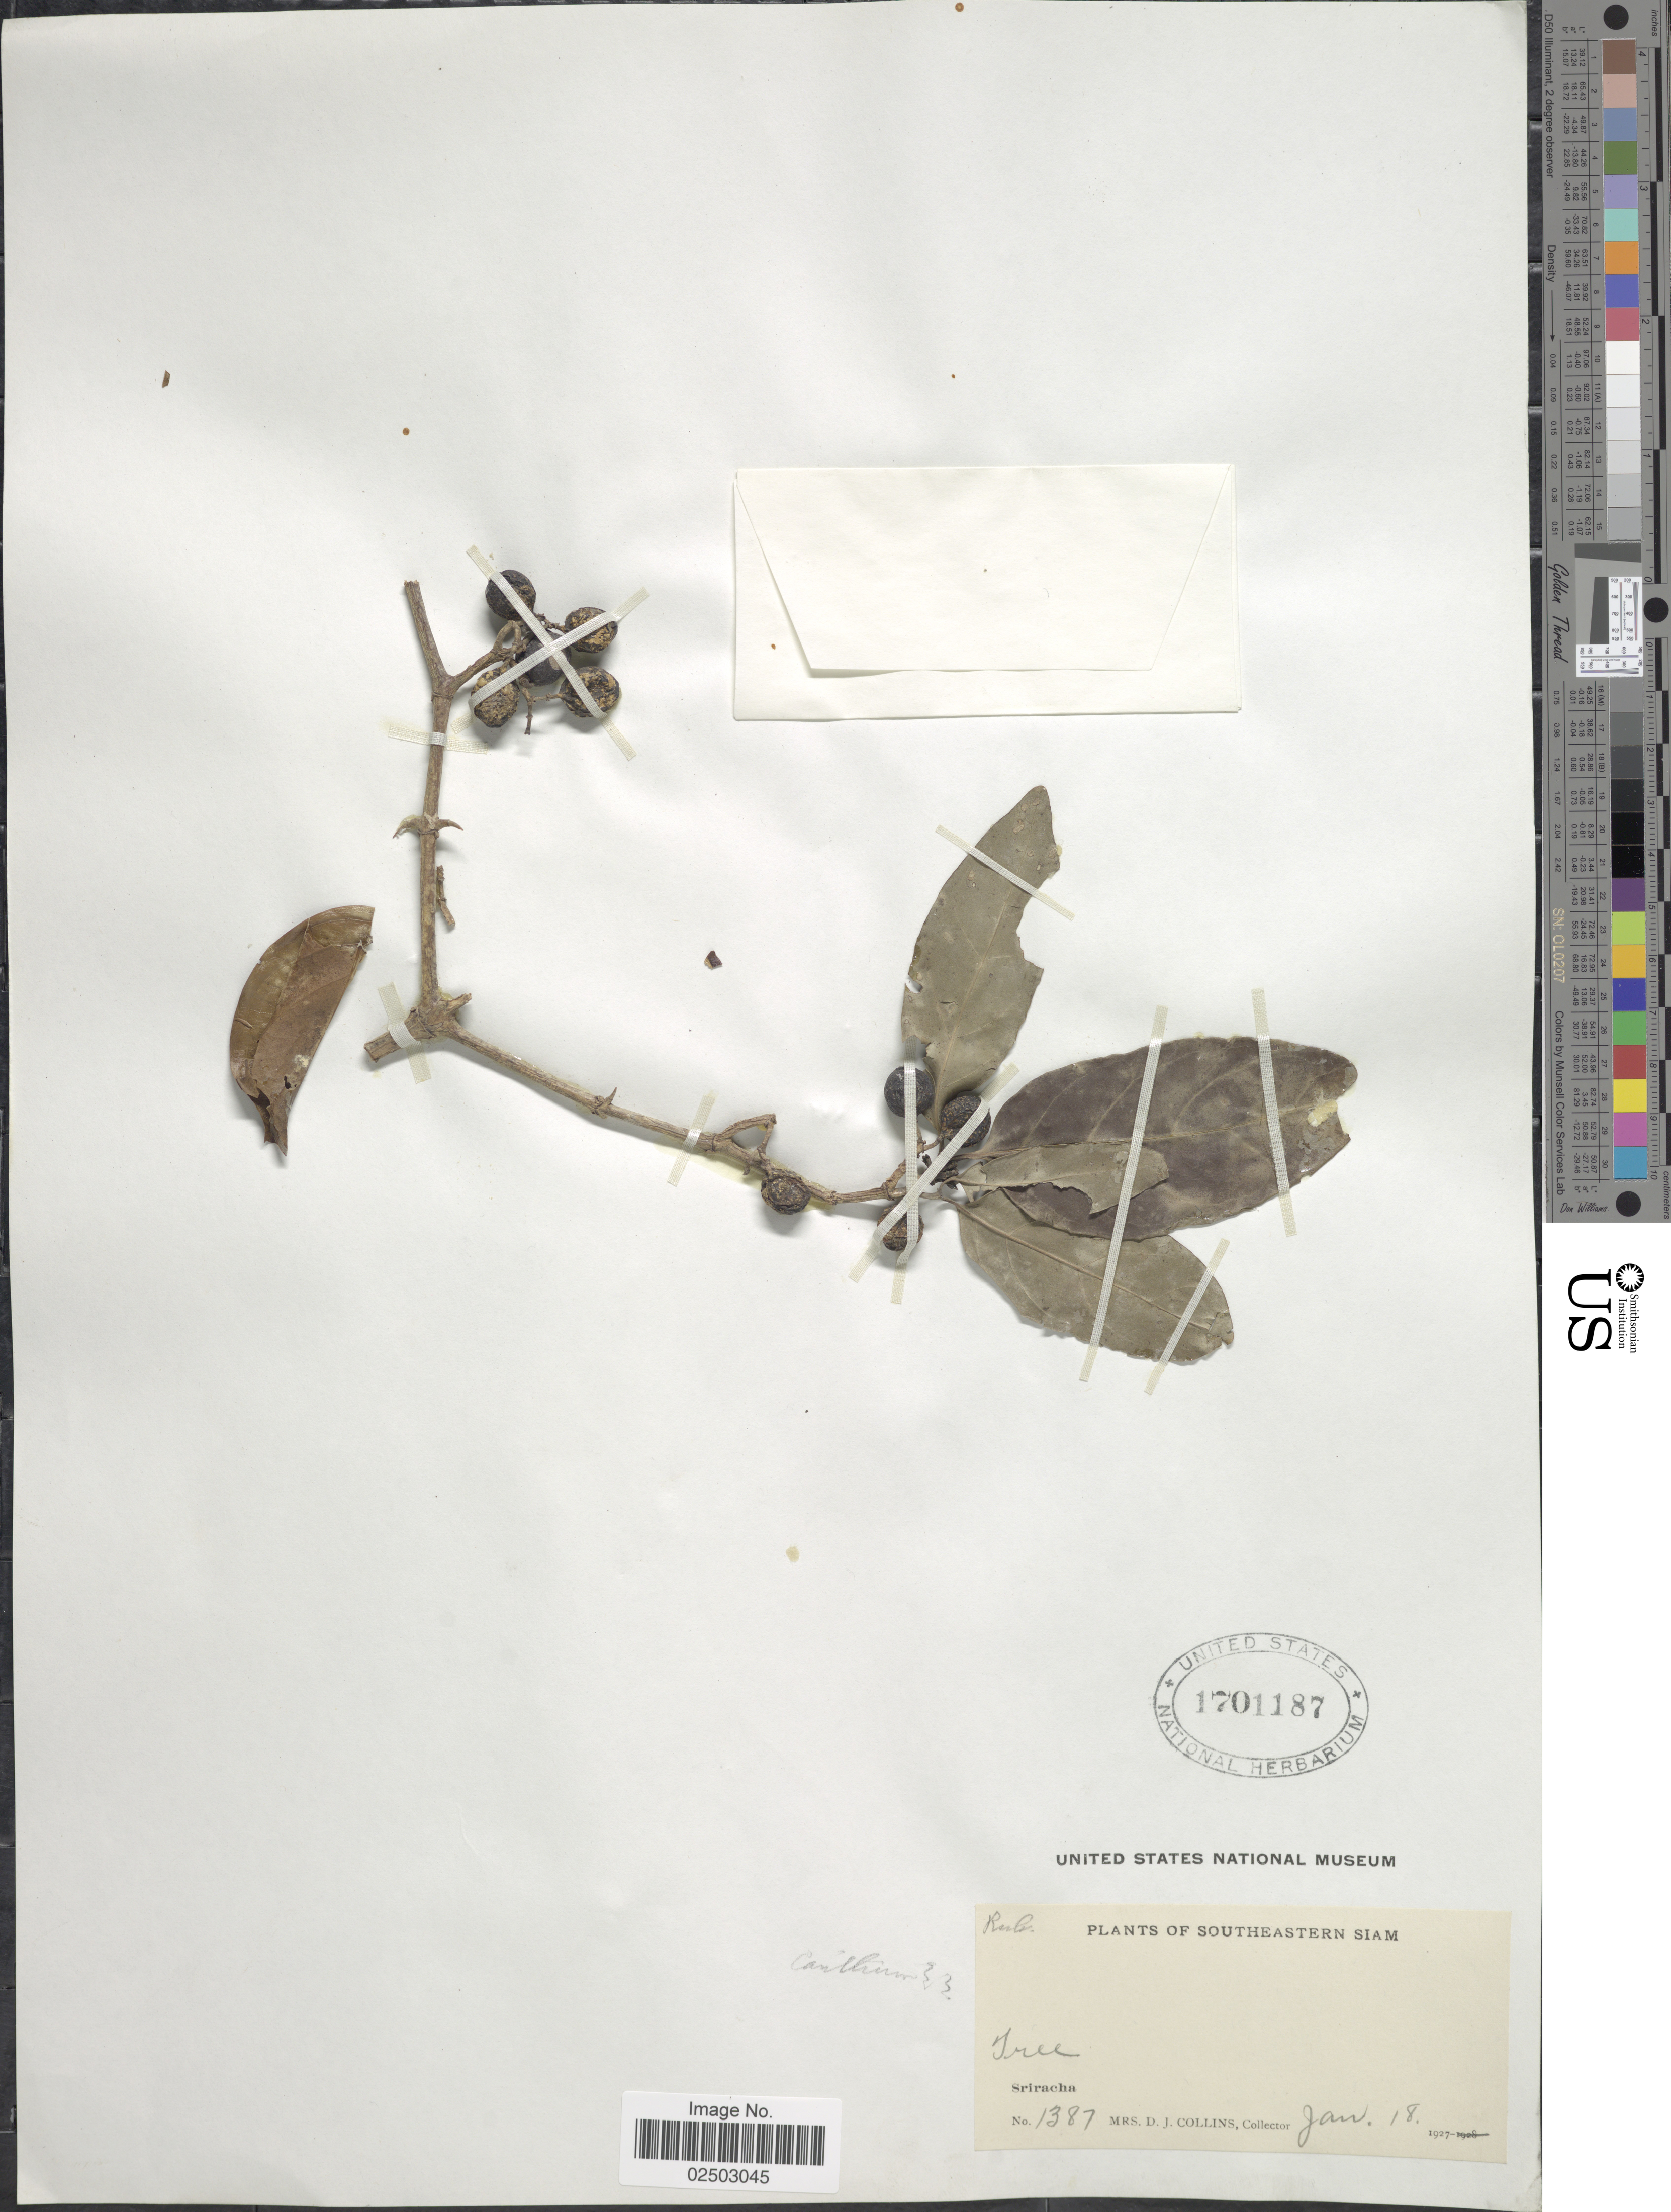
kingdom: Plantae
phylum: Tracheophyta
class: Magnoliopsida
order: Gentianales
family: Rubiaceae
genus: Bridsonia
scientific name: Bridsonia chamaedendrum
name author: (Kuntze) Verstraete & A.E. van Wyk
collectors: Mrs. D. J. Collins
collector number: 1387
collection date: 1927-01-18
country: Thailand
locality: Southeastern Siam, Sriracha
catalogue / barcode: US 1701187